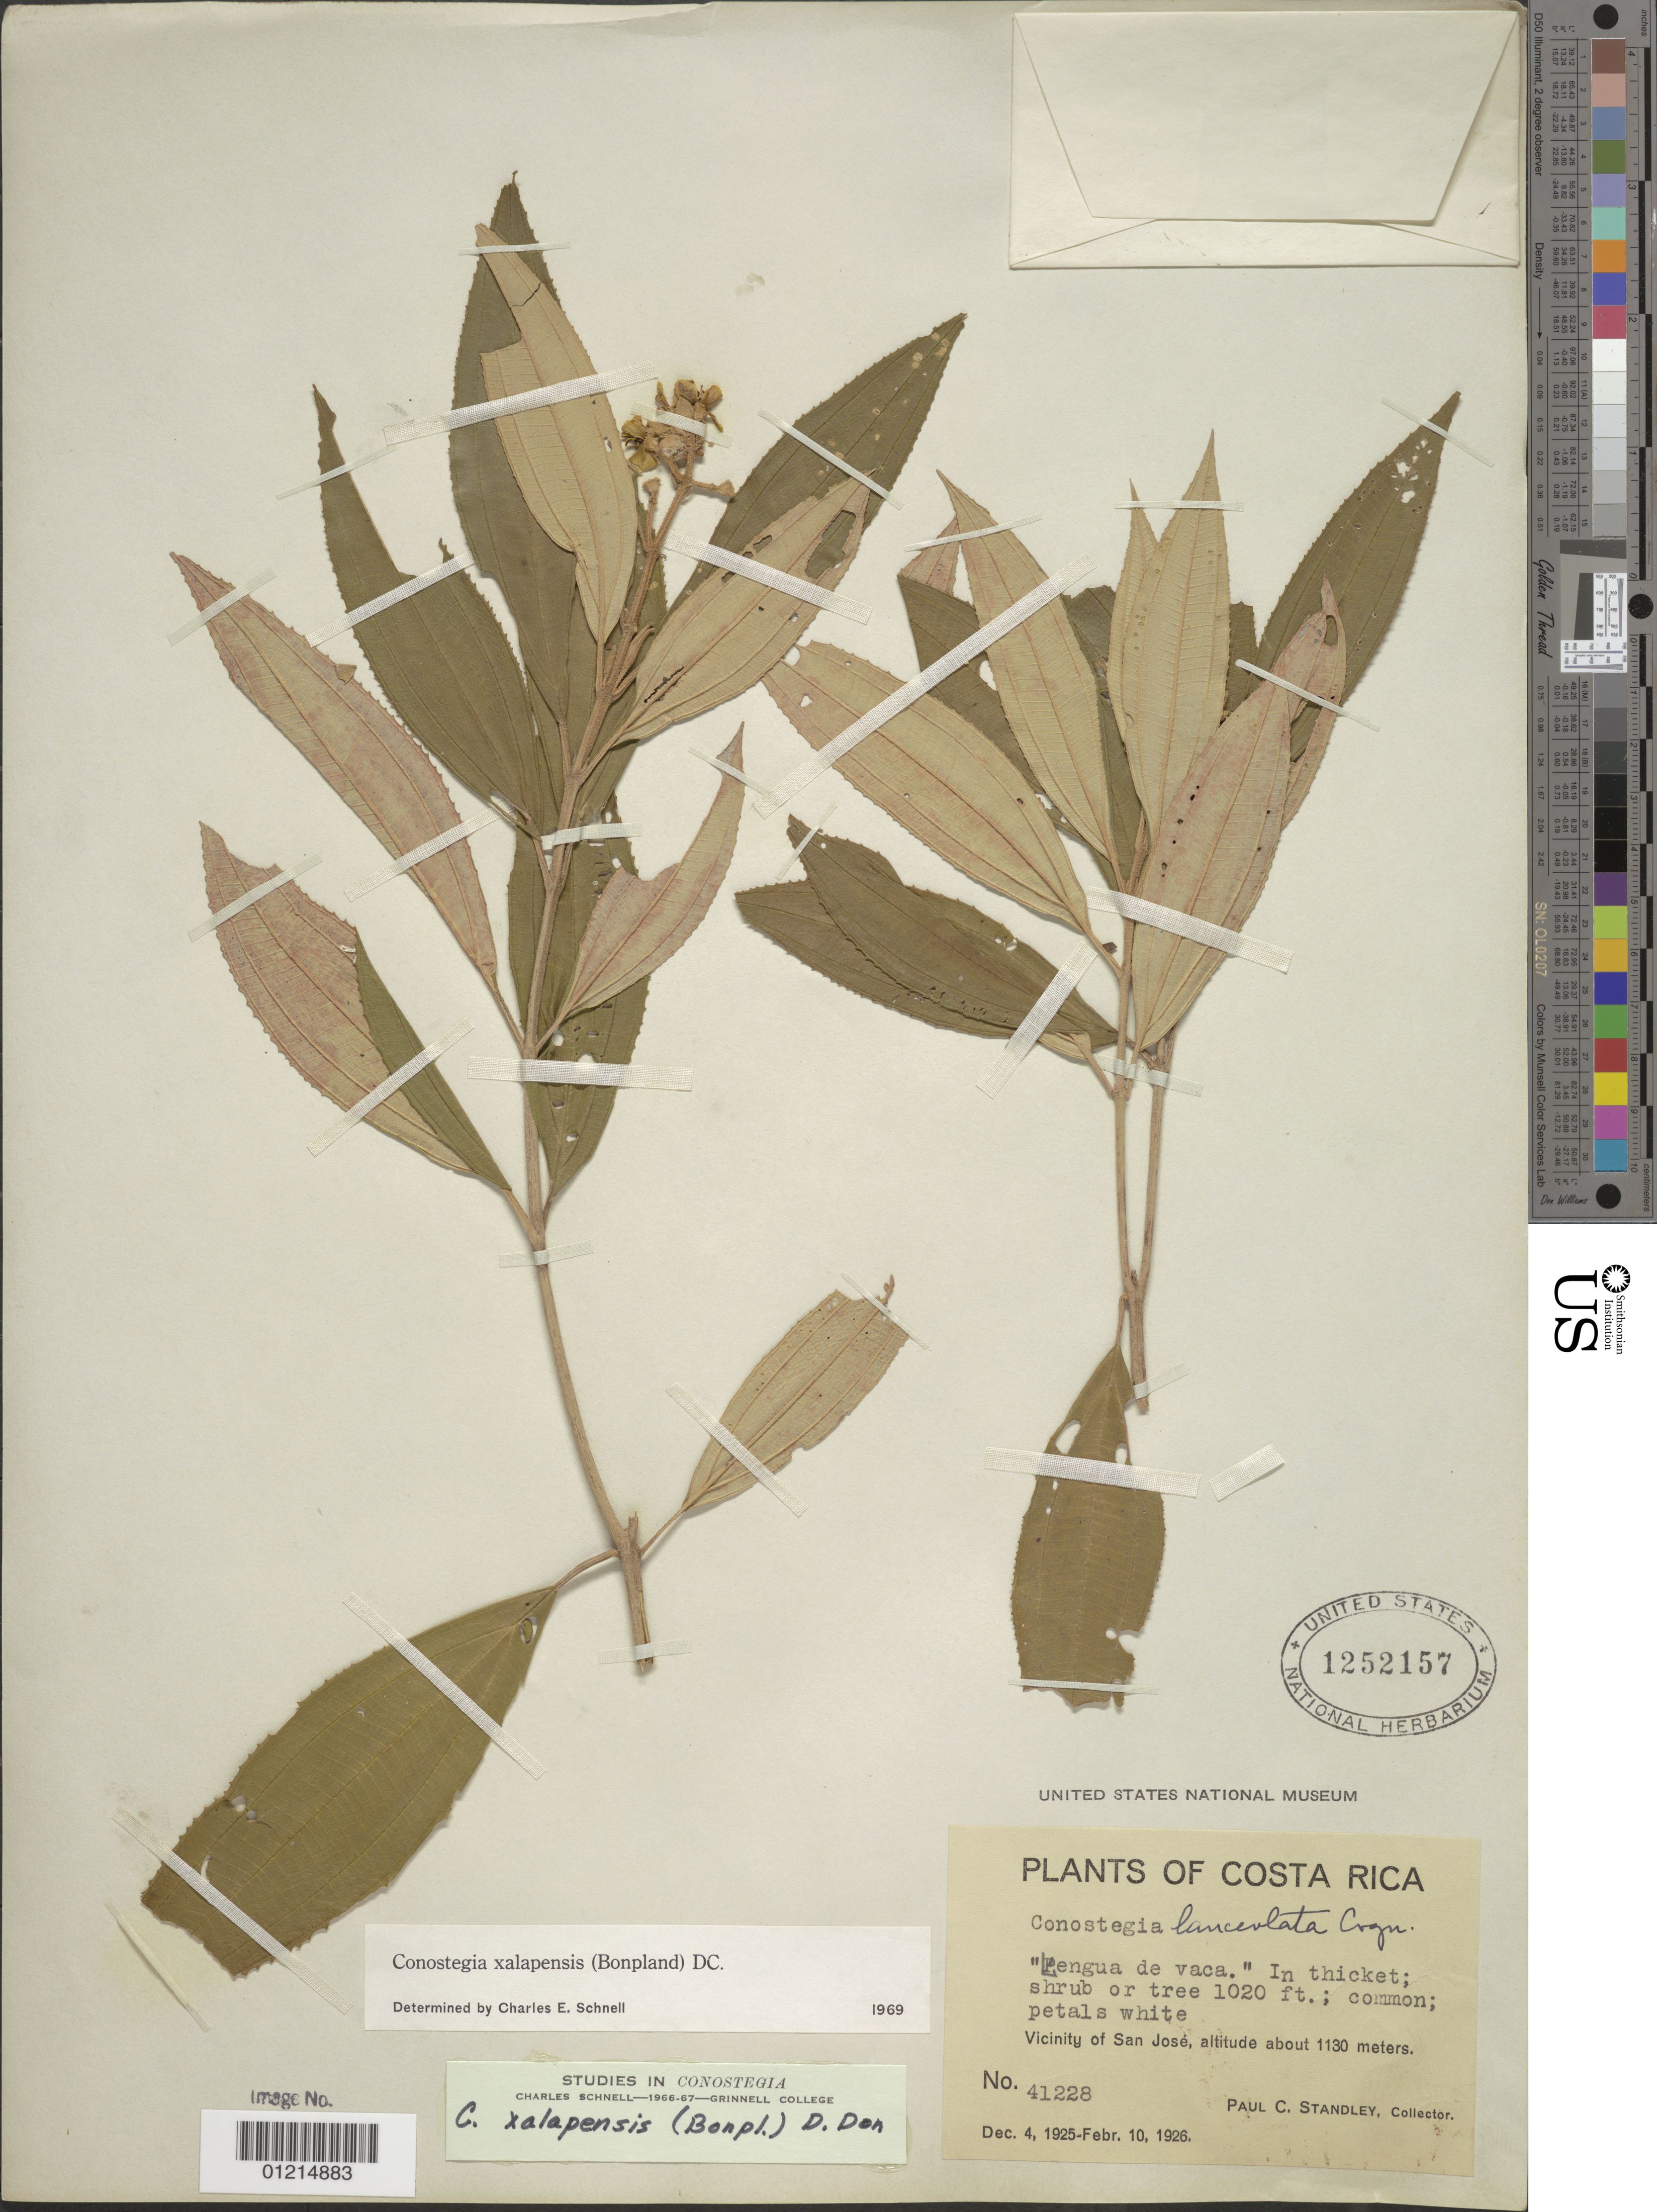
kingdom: Plantae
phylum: Tracheophyta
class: Magnoliopsida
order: Myrtales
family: Melastomataceae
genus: Conostegia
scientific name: Conostegia quadrangularis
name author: Schltdl. ex Steud.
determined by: Schnell, C. E.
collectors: P. C. Standley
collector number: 41228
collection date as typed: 04 Dec 1925 to 10 Feb 1926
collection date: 1925-12-04/1926-02-10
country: Costa Rica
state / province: San José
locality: Vicinity of San José.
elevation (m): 1130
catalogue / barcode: US 1252157